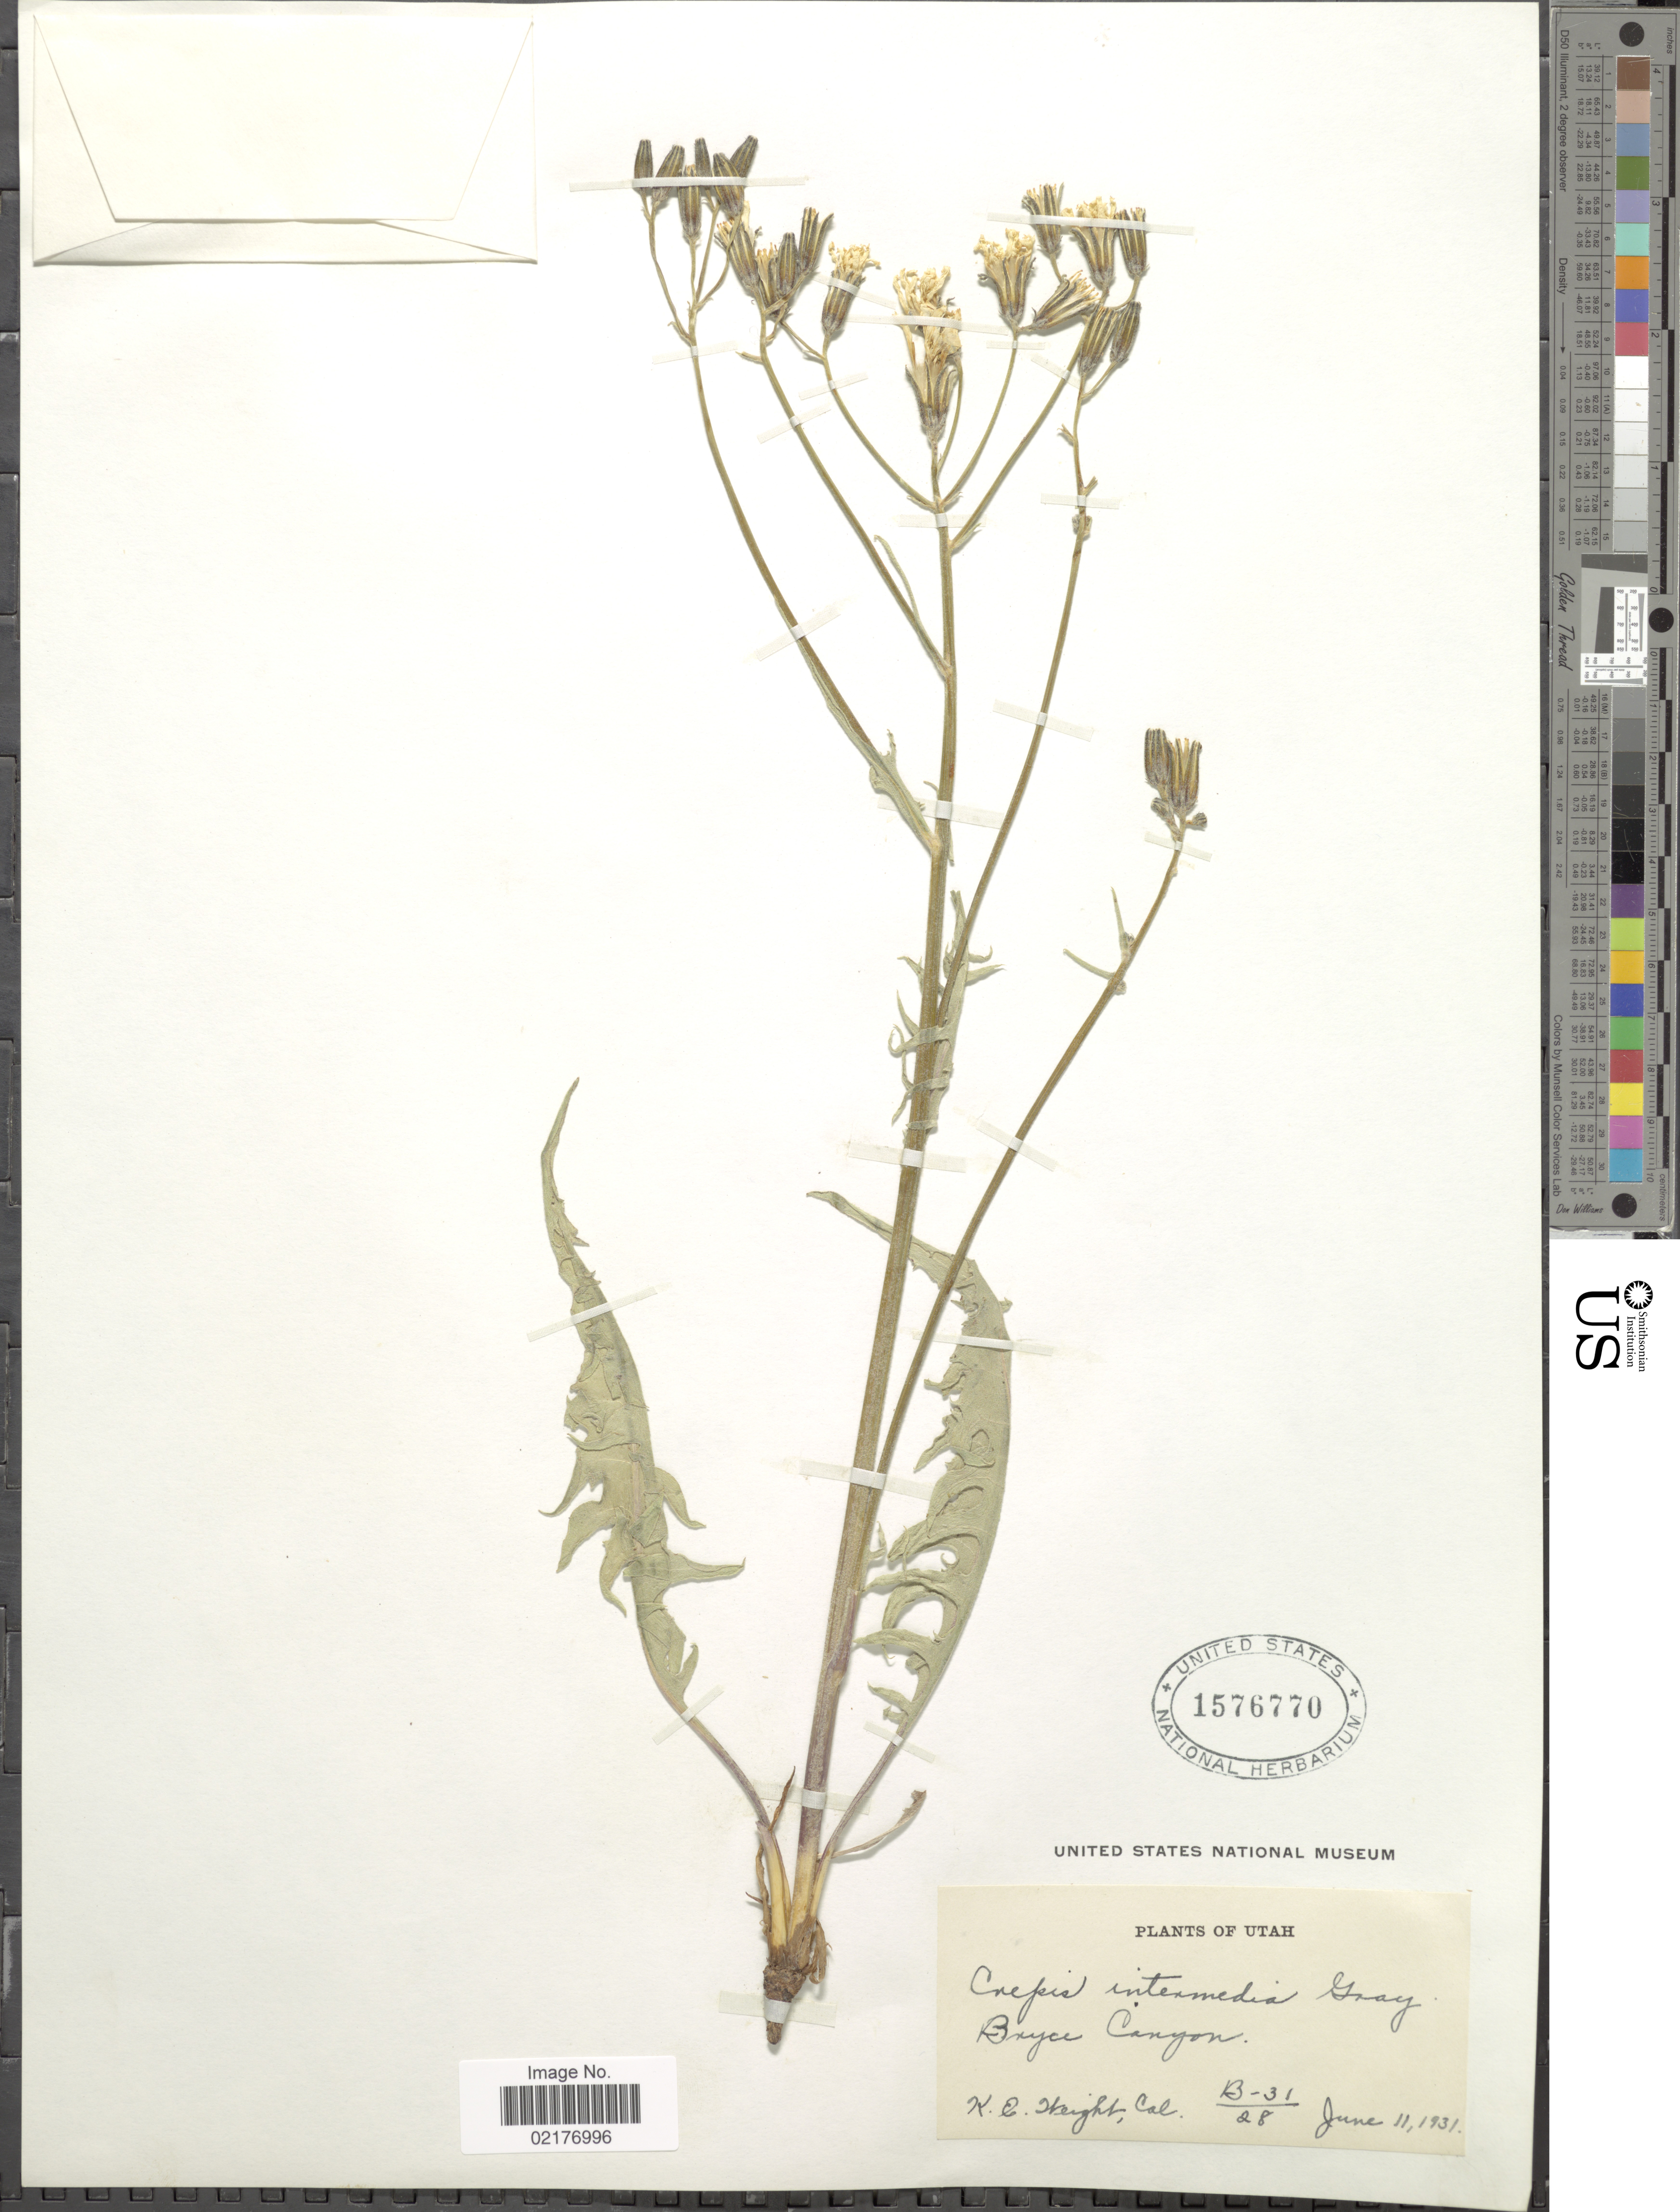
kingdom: Plantae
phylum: Tracheophyta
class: Magnoliopsida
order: Asterales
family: Asteraceae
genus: Crepis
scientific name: Crepis intermedia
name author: A. Gray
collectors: K. Weight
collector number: B-31/28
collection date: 1931-06-11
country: United States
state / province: Utah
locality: Bryce Canyon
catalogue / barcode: US 1576770